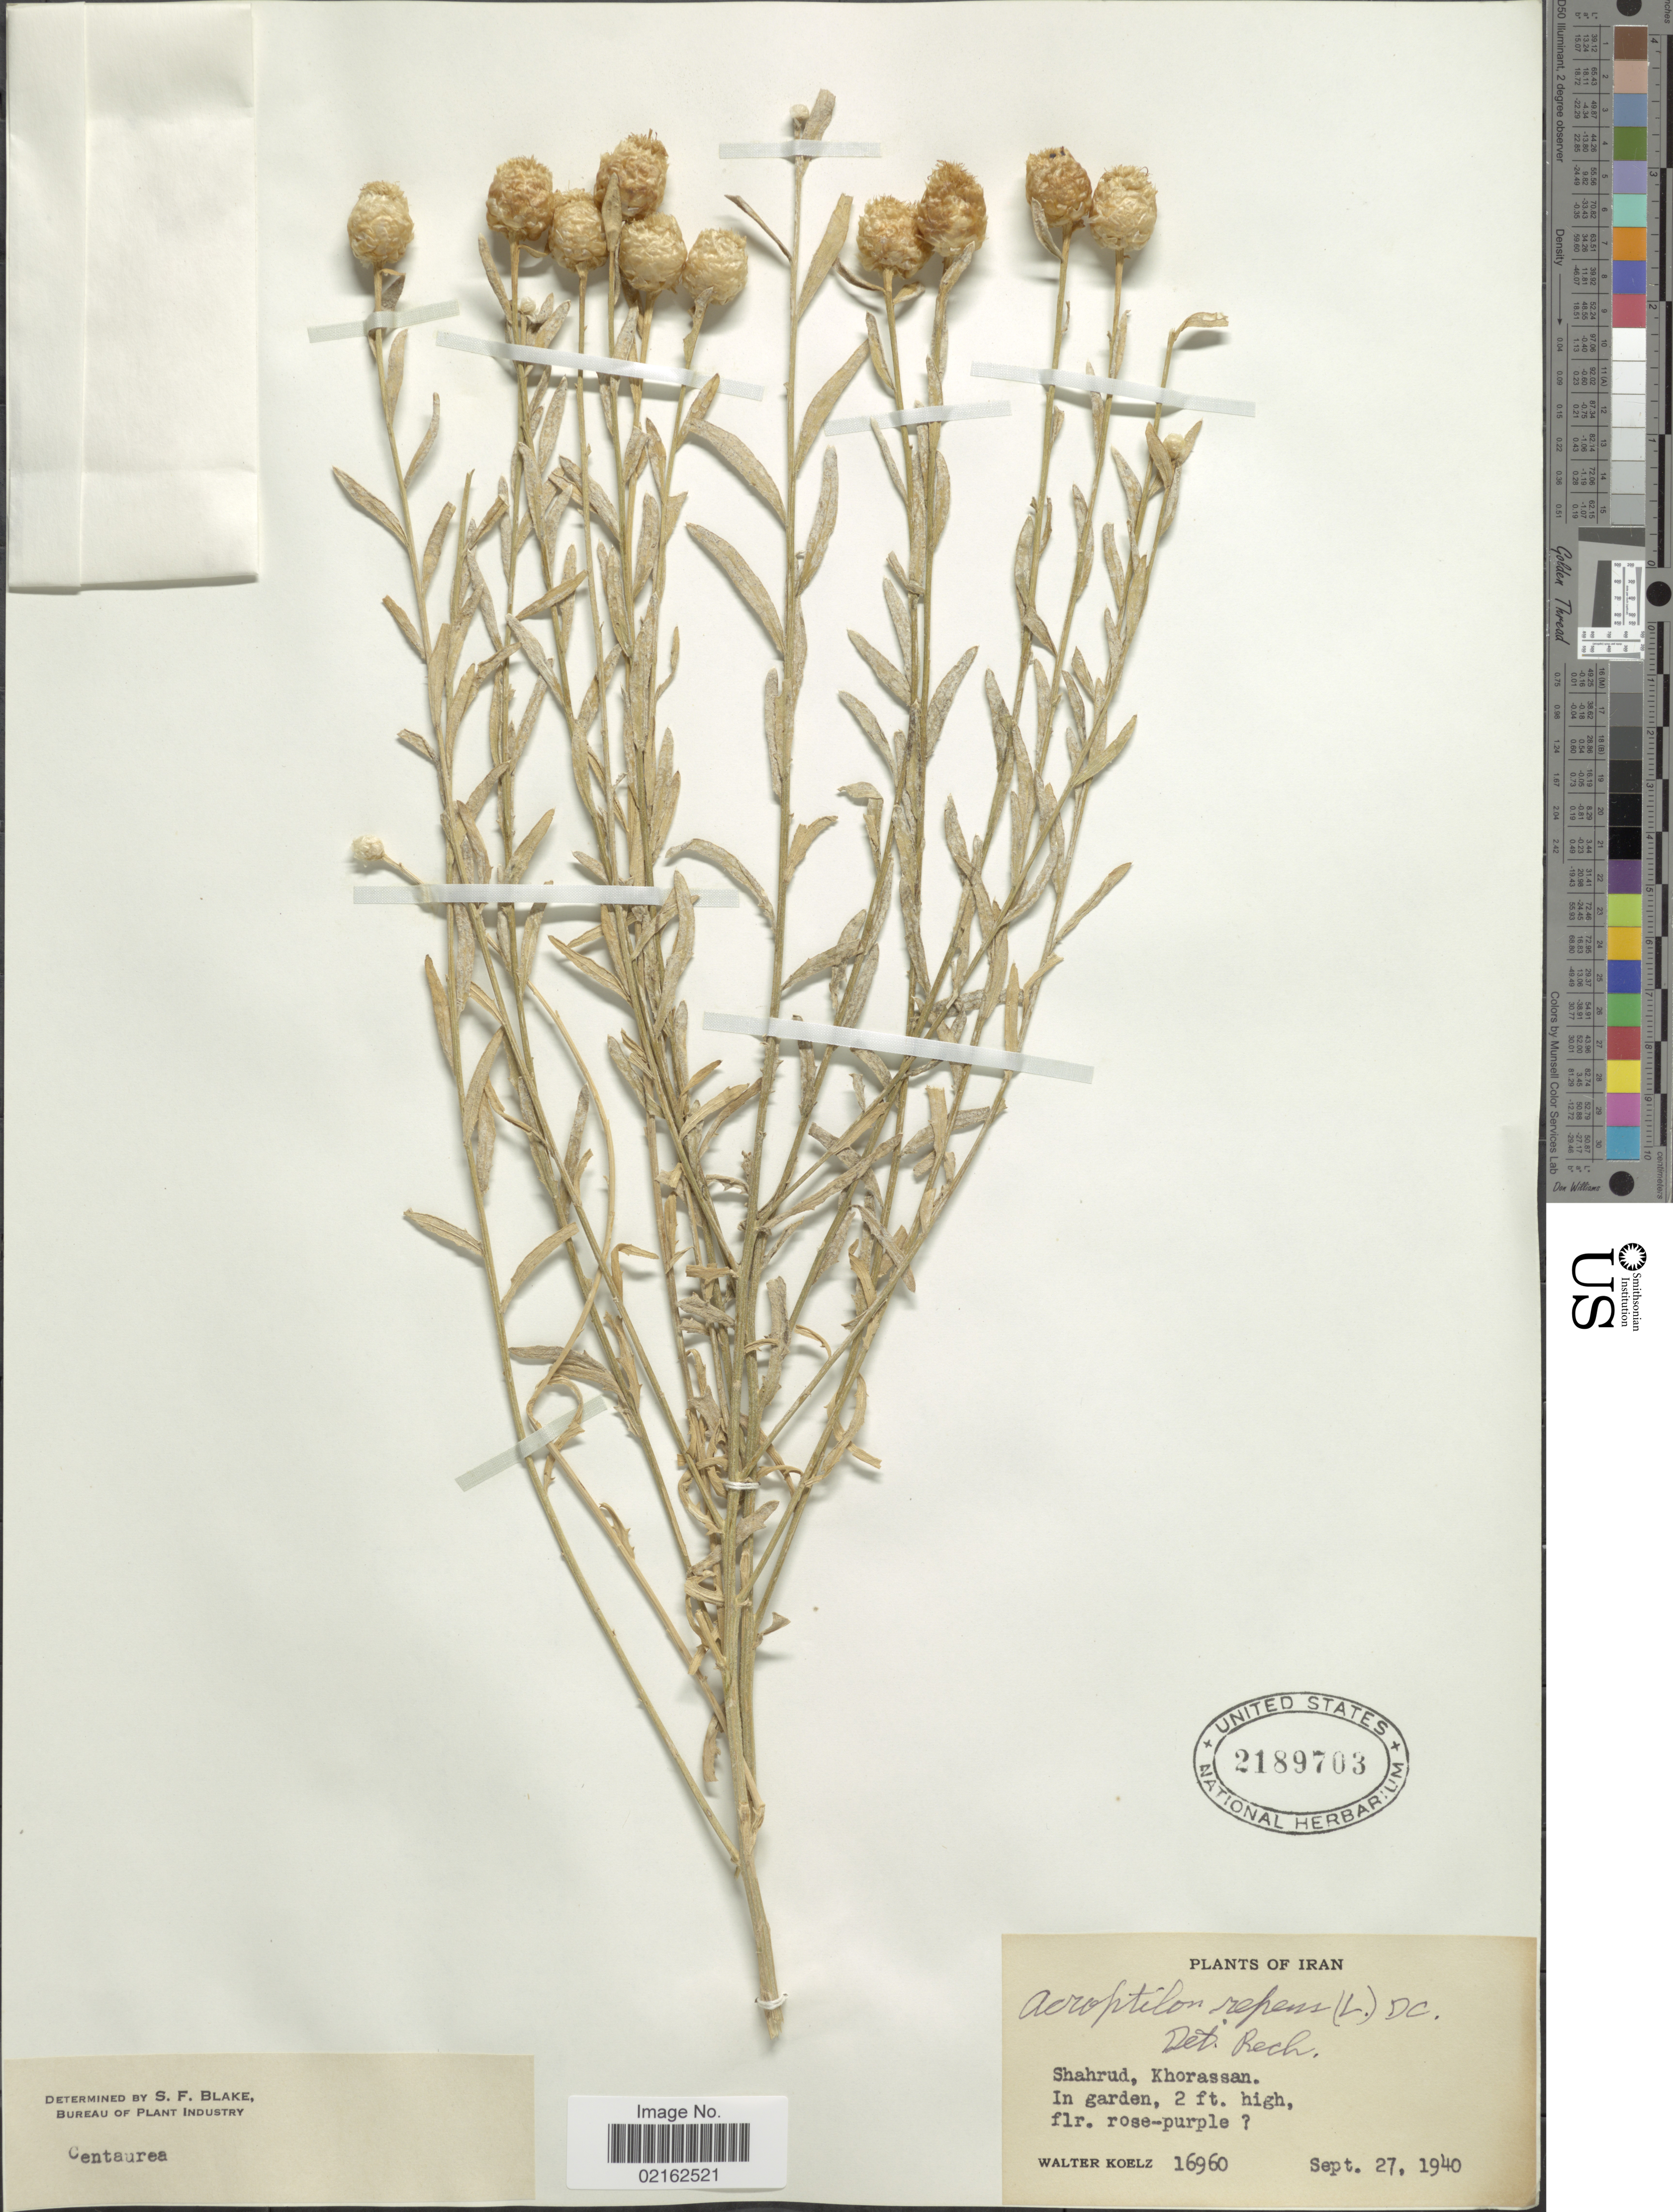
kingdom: Plantae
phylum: Tracheophyta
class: Magnoliopsida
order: Asterales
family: Asteraceae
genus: Acroptilon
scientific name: Acroptilon repens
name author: (L.) DC.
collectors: W. N. Koelz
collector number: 16960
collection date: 1940-09-27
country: Iran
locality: Shahrud, Khorassan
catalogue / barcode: US 2189703